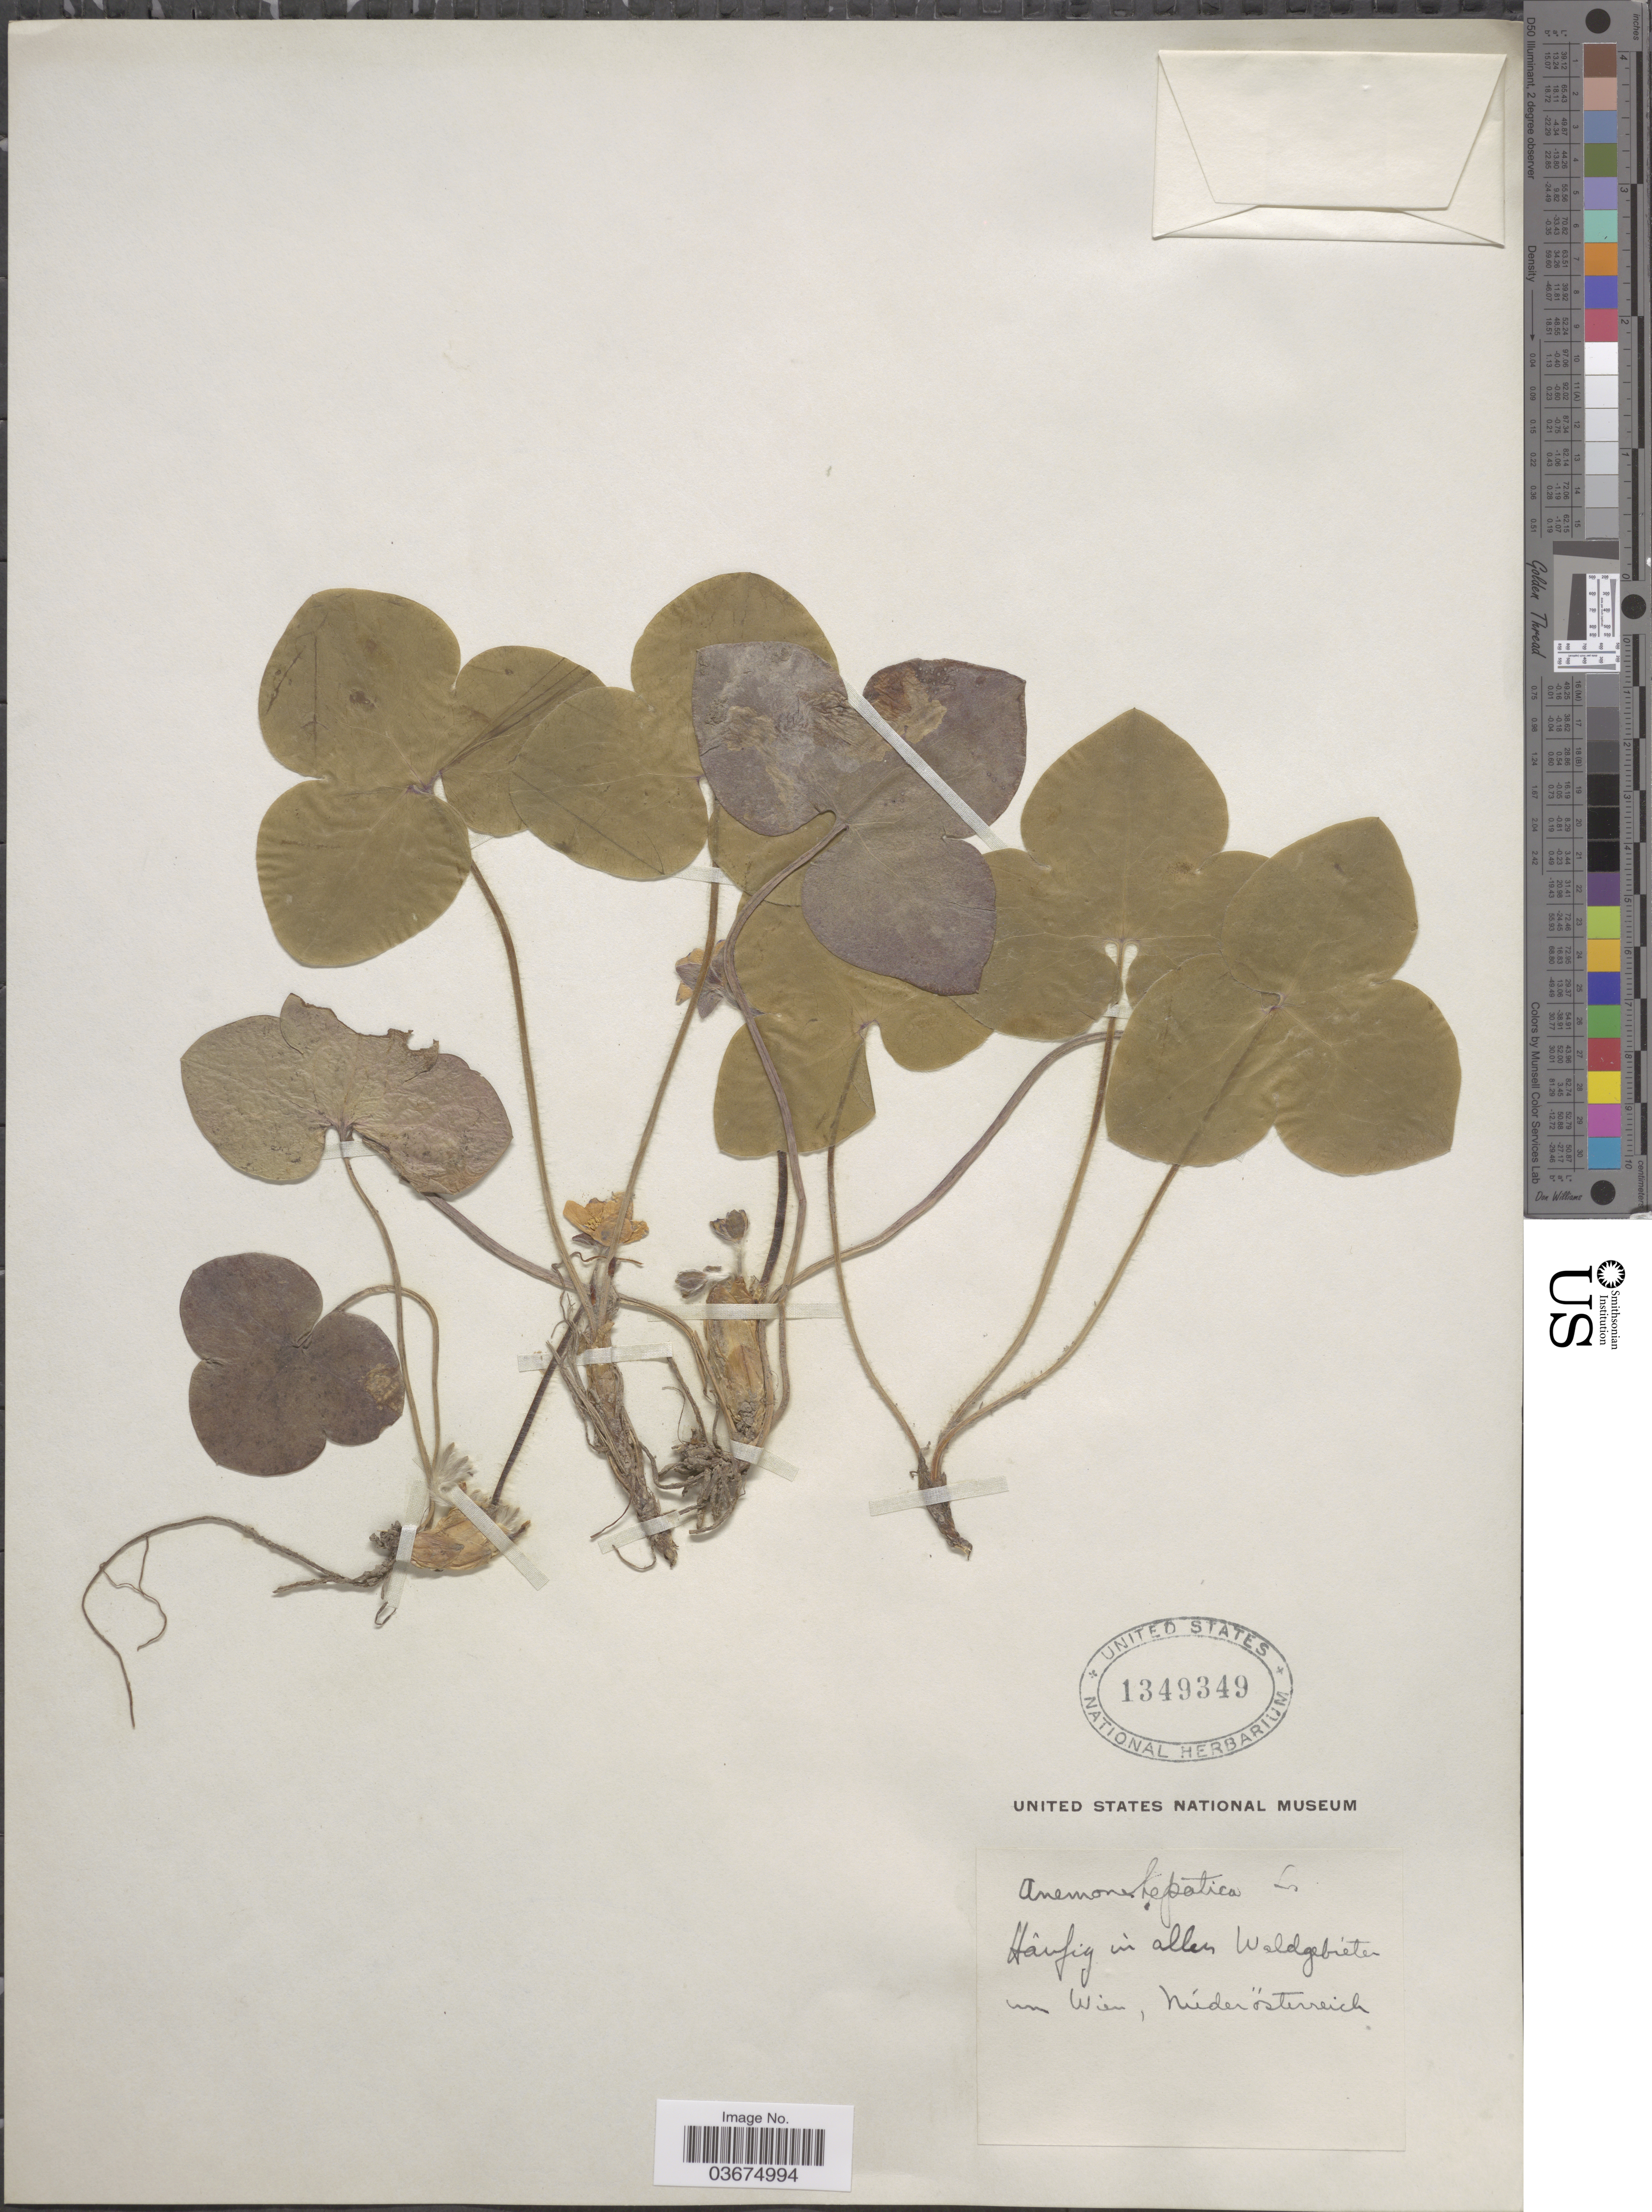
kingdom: Plantae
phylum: Tracheophyta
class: Magnoliopsida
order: Ranunculales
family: Ranunculaceae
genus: Hepatica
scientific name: Hepatica triloba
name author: Chaix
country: Austria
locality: Haufig in allen Waldgebieten un Wien, Núderösterreich.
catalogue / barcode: US 1349349